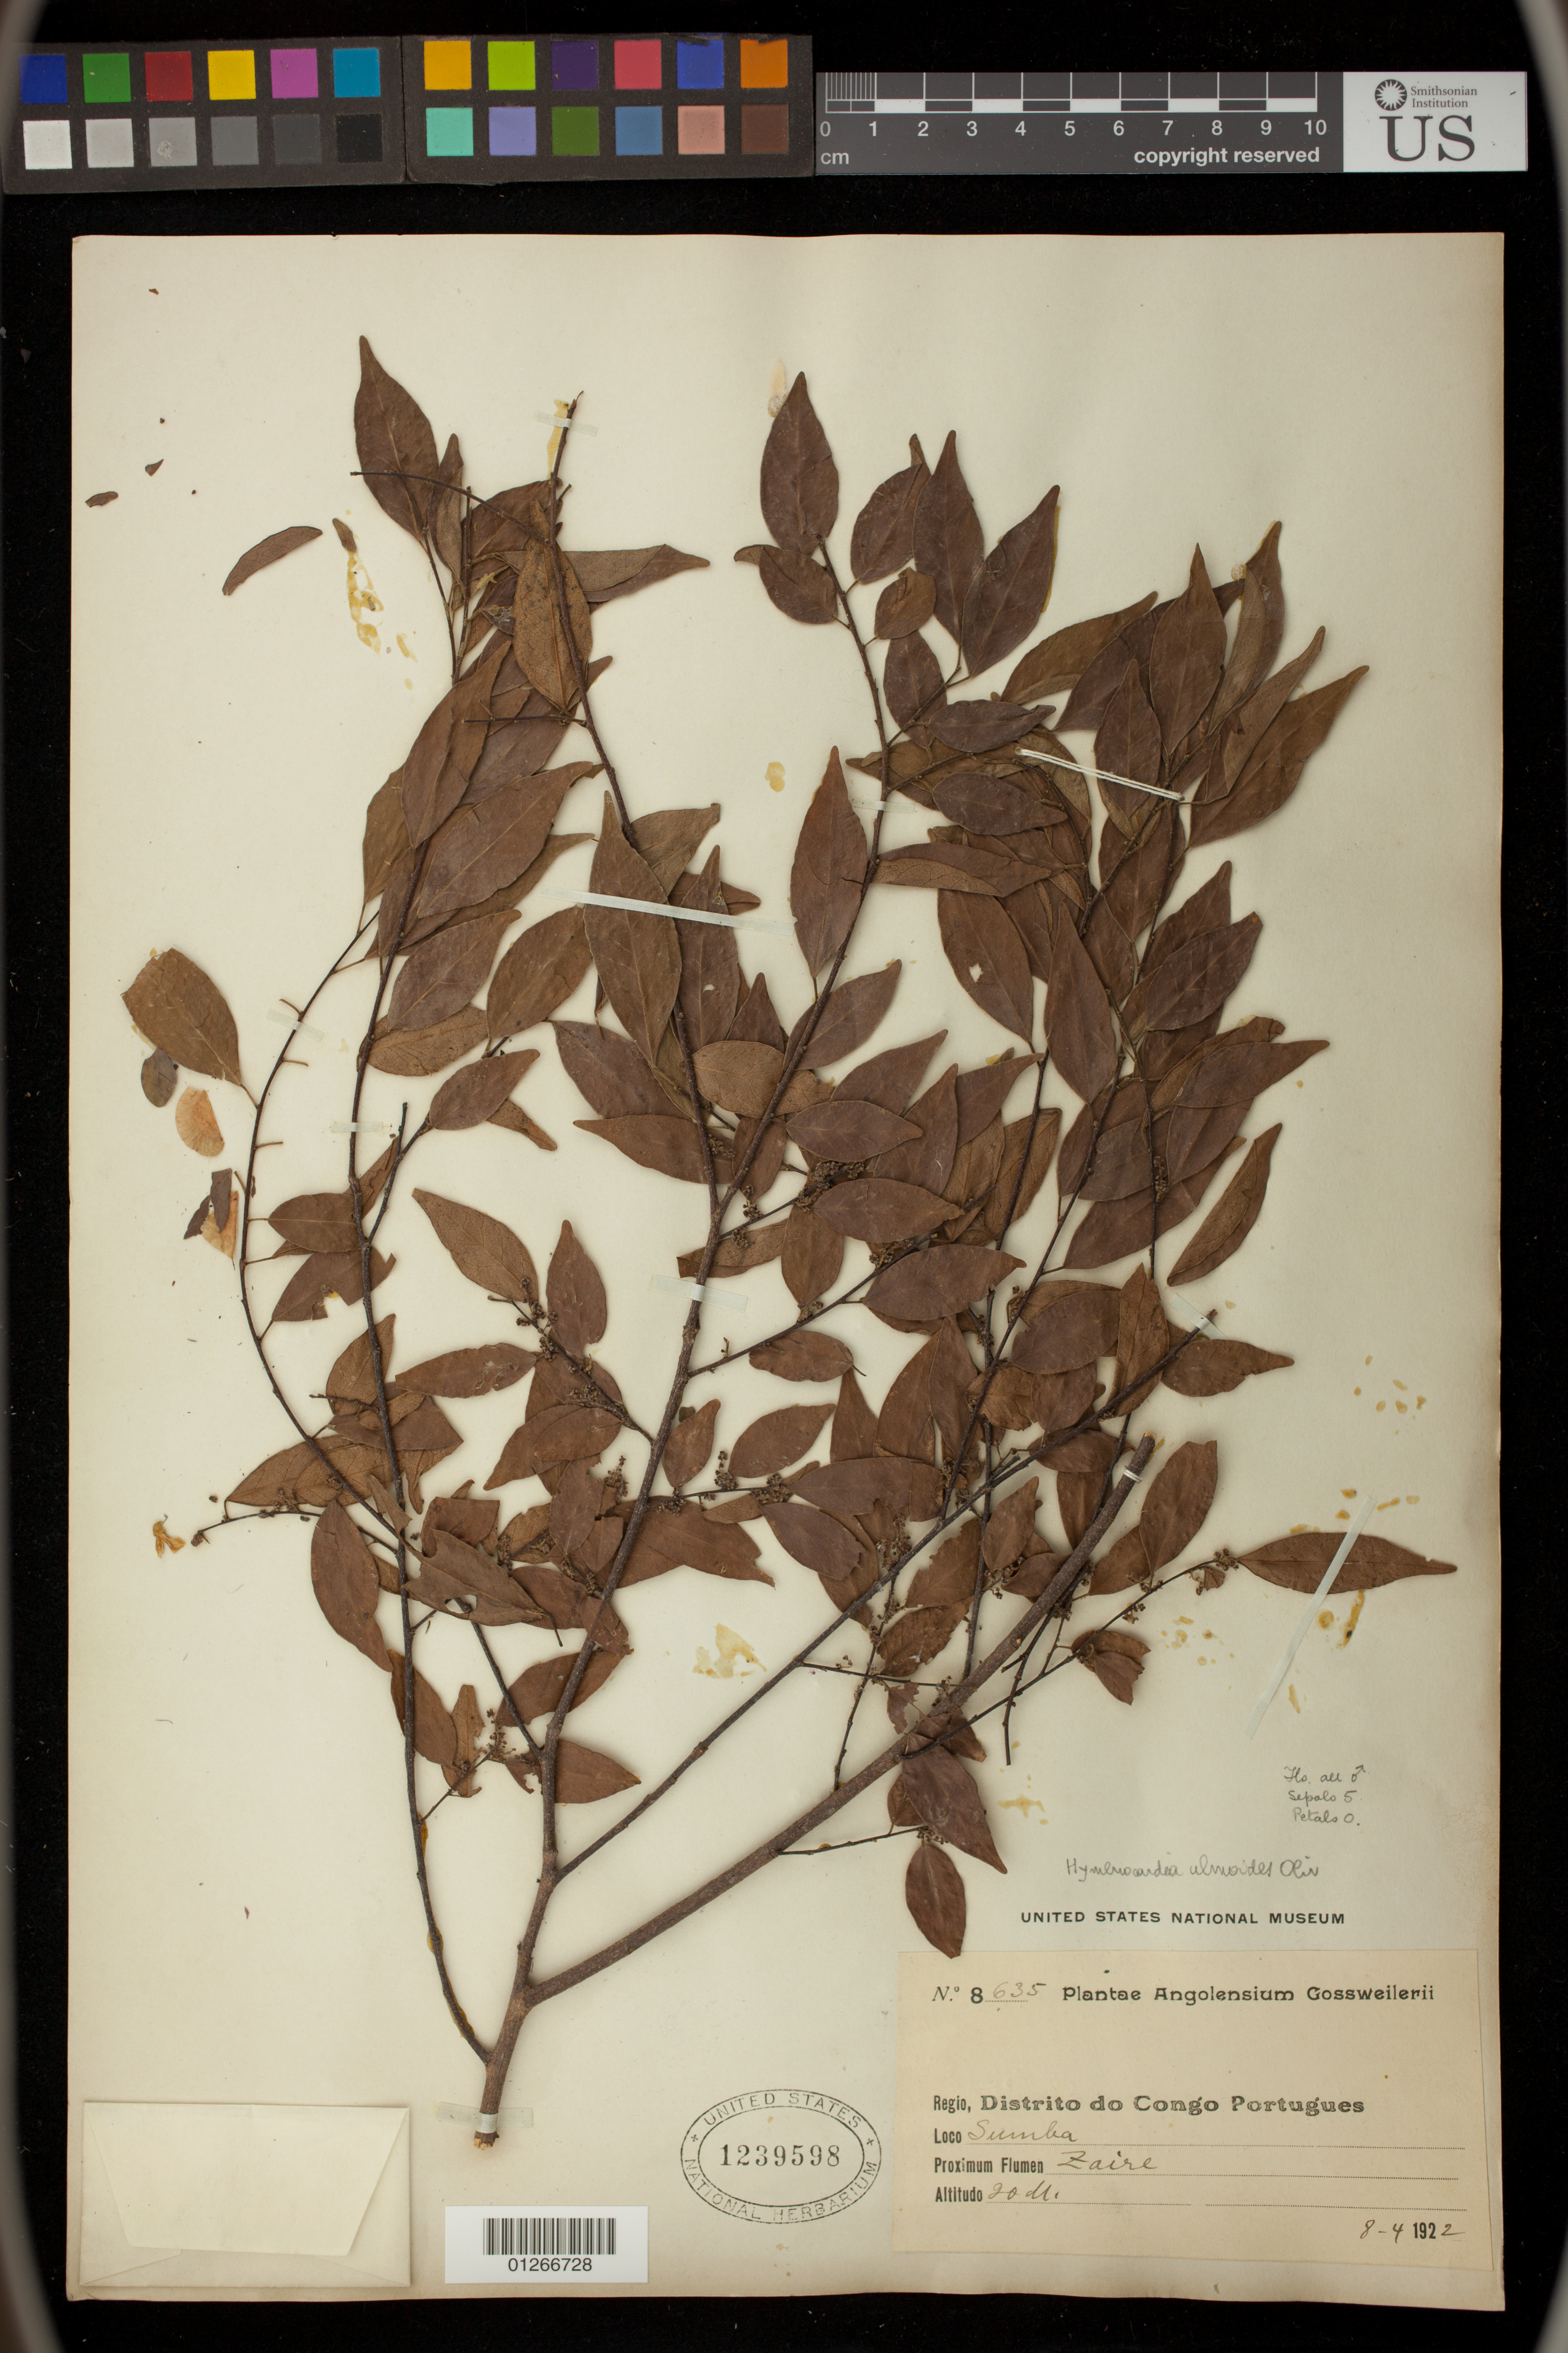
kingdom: Plantae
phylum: Tracheophyta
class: Magnoliopsida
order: Malpighiales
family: Phyllanthaceae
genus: Hymenocardia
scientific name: Hymenocardia ulmoides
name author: Oliv.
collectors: -. Gossweiler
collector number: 8635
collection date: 1922-04-08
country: Congo, Democratic Republic of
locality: Distrito do Congo Portugues. Sumba, proximum flumen Zaire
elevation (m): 20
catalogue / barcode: US 1239598